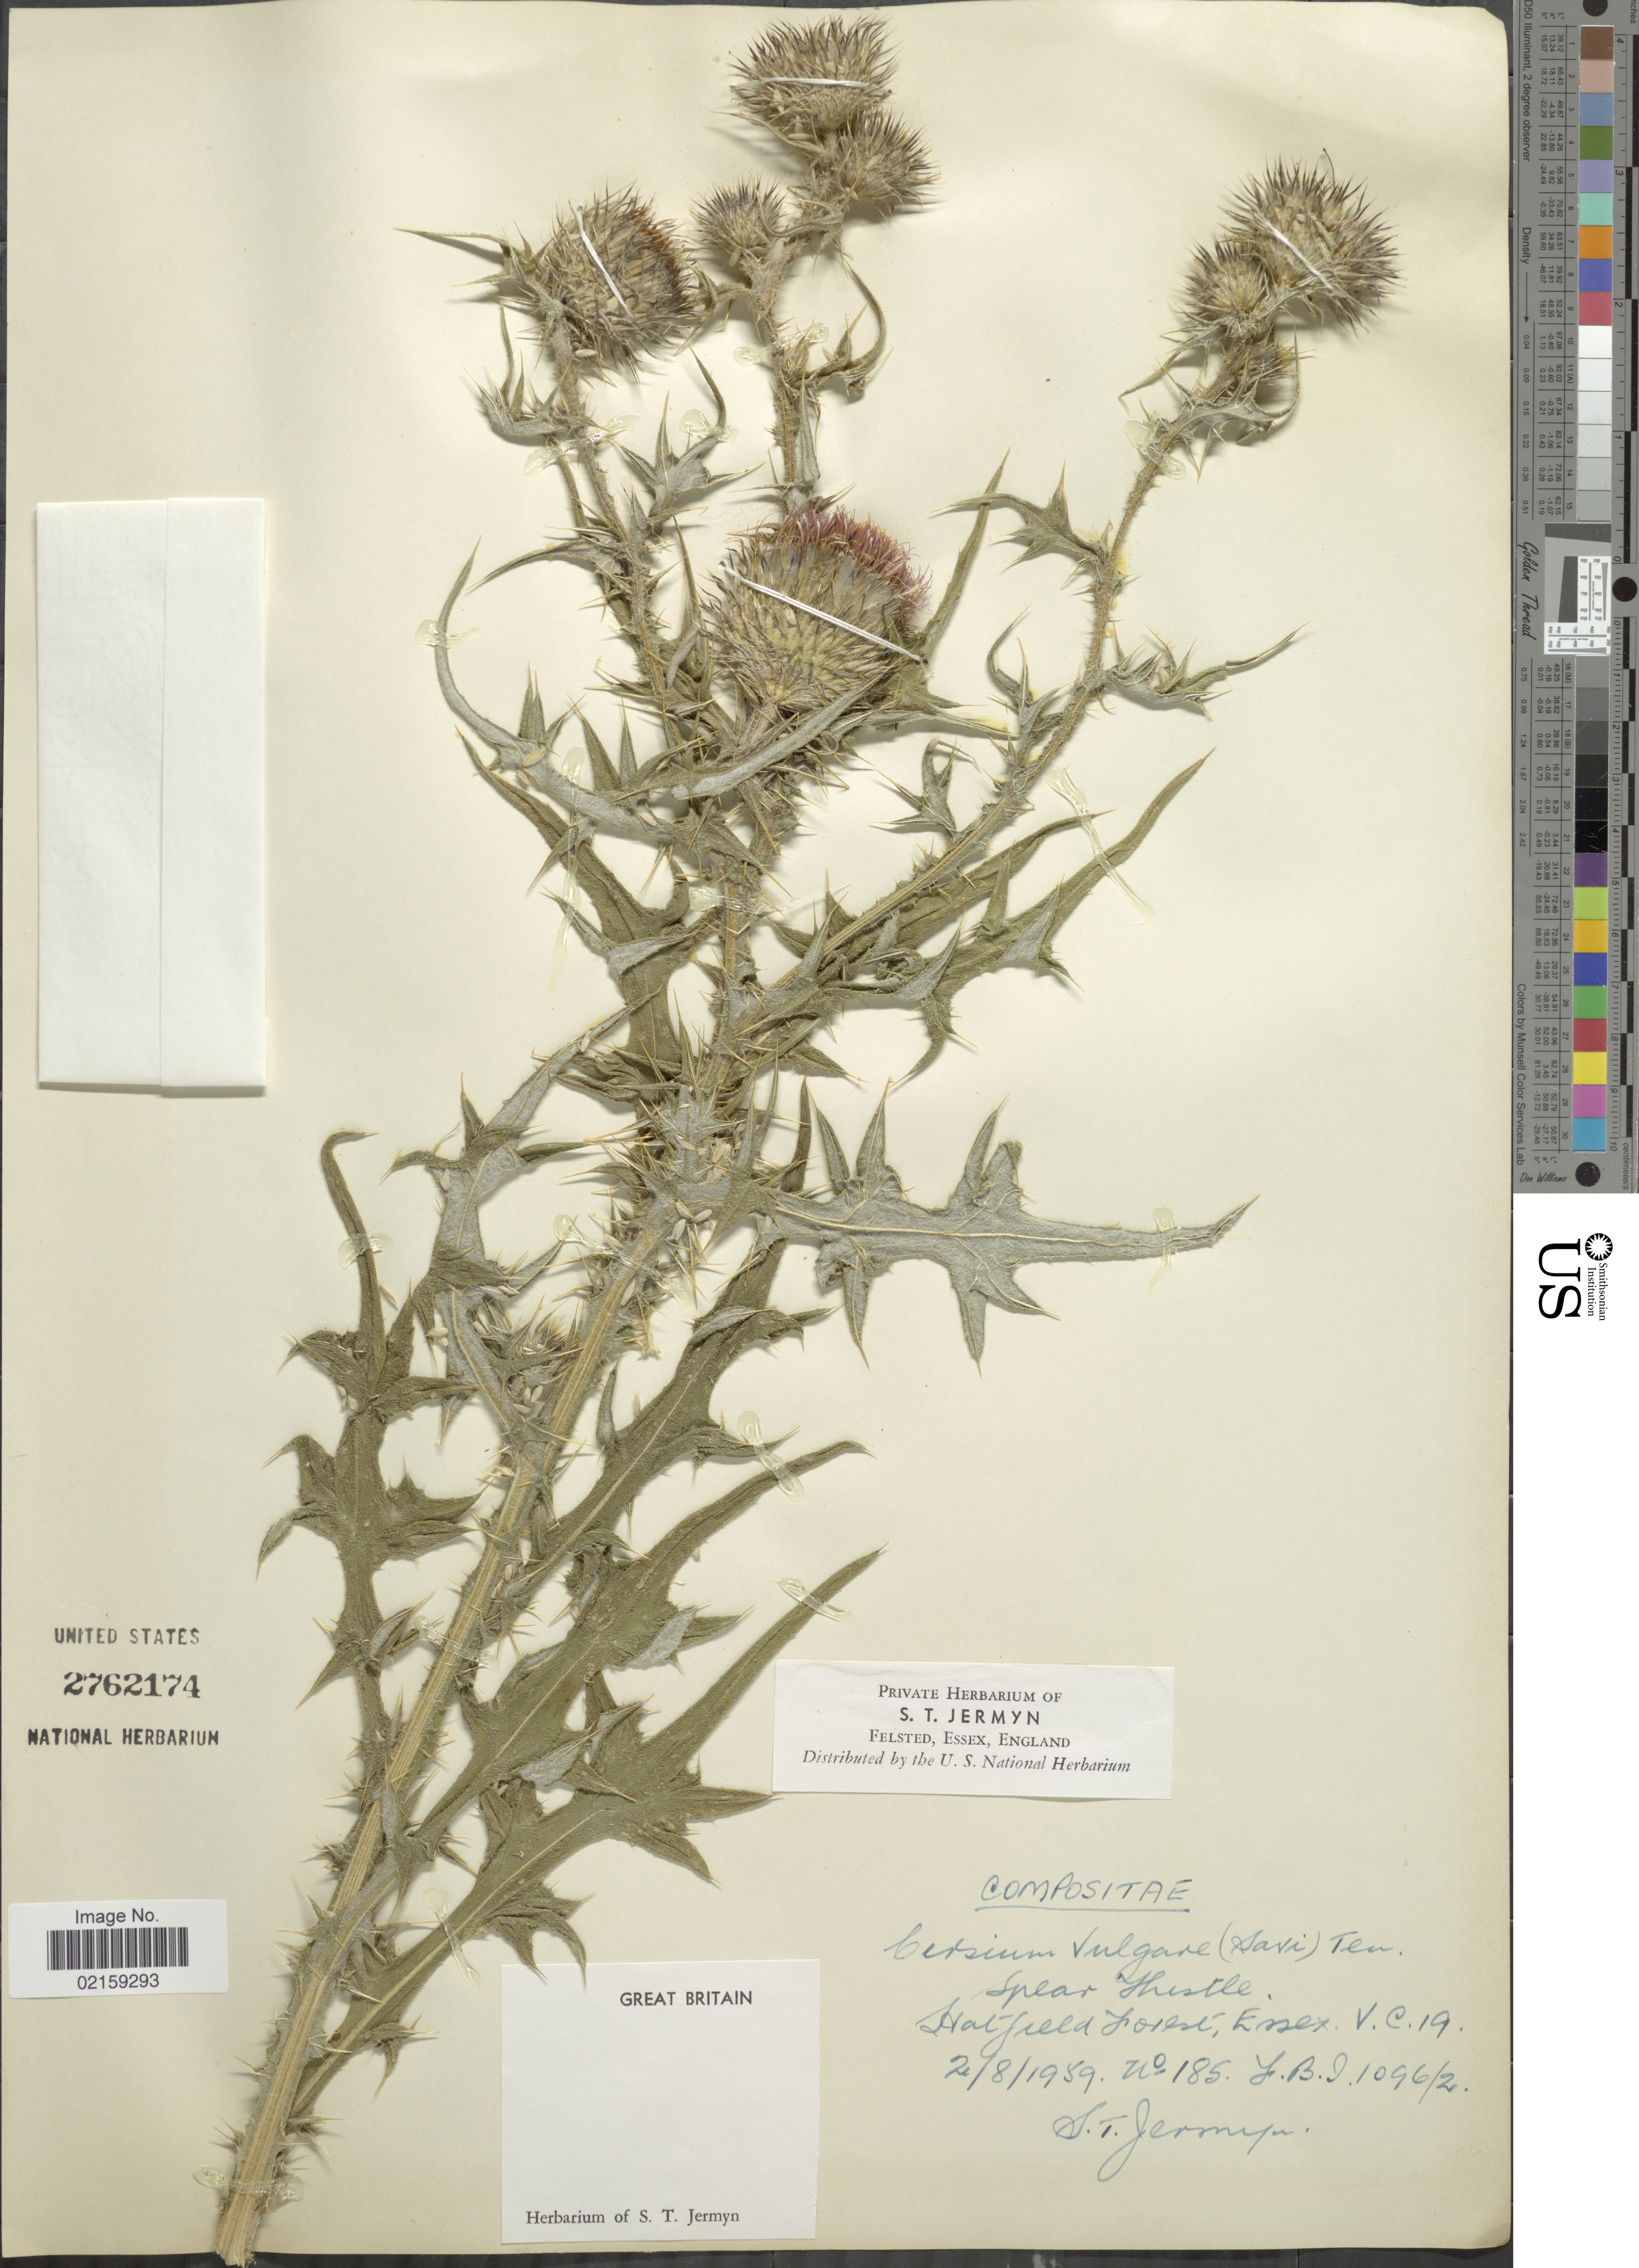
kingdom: Plantae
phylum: Tracheophyta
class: Magnoliopsida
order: Asterales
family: Asteraceae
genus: Cirsium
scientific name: Cirsium vulgare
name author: (Savi) Ten.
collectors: S. Jermyn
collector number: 185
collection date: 1959-08-02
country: United Kingdom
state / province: England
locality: Spear Hustle, Hatfield Forest, Essex. V. C. 19 I.B. SS. 1096/2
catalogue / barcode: US 2762174